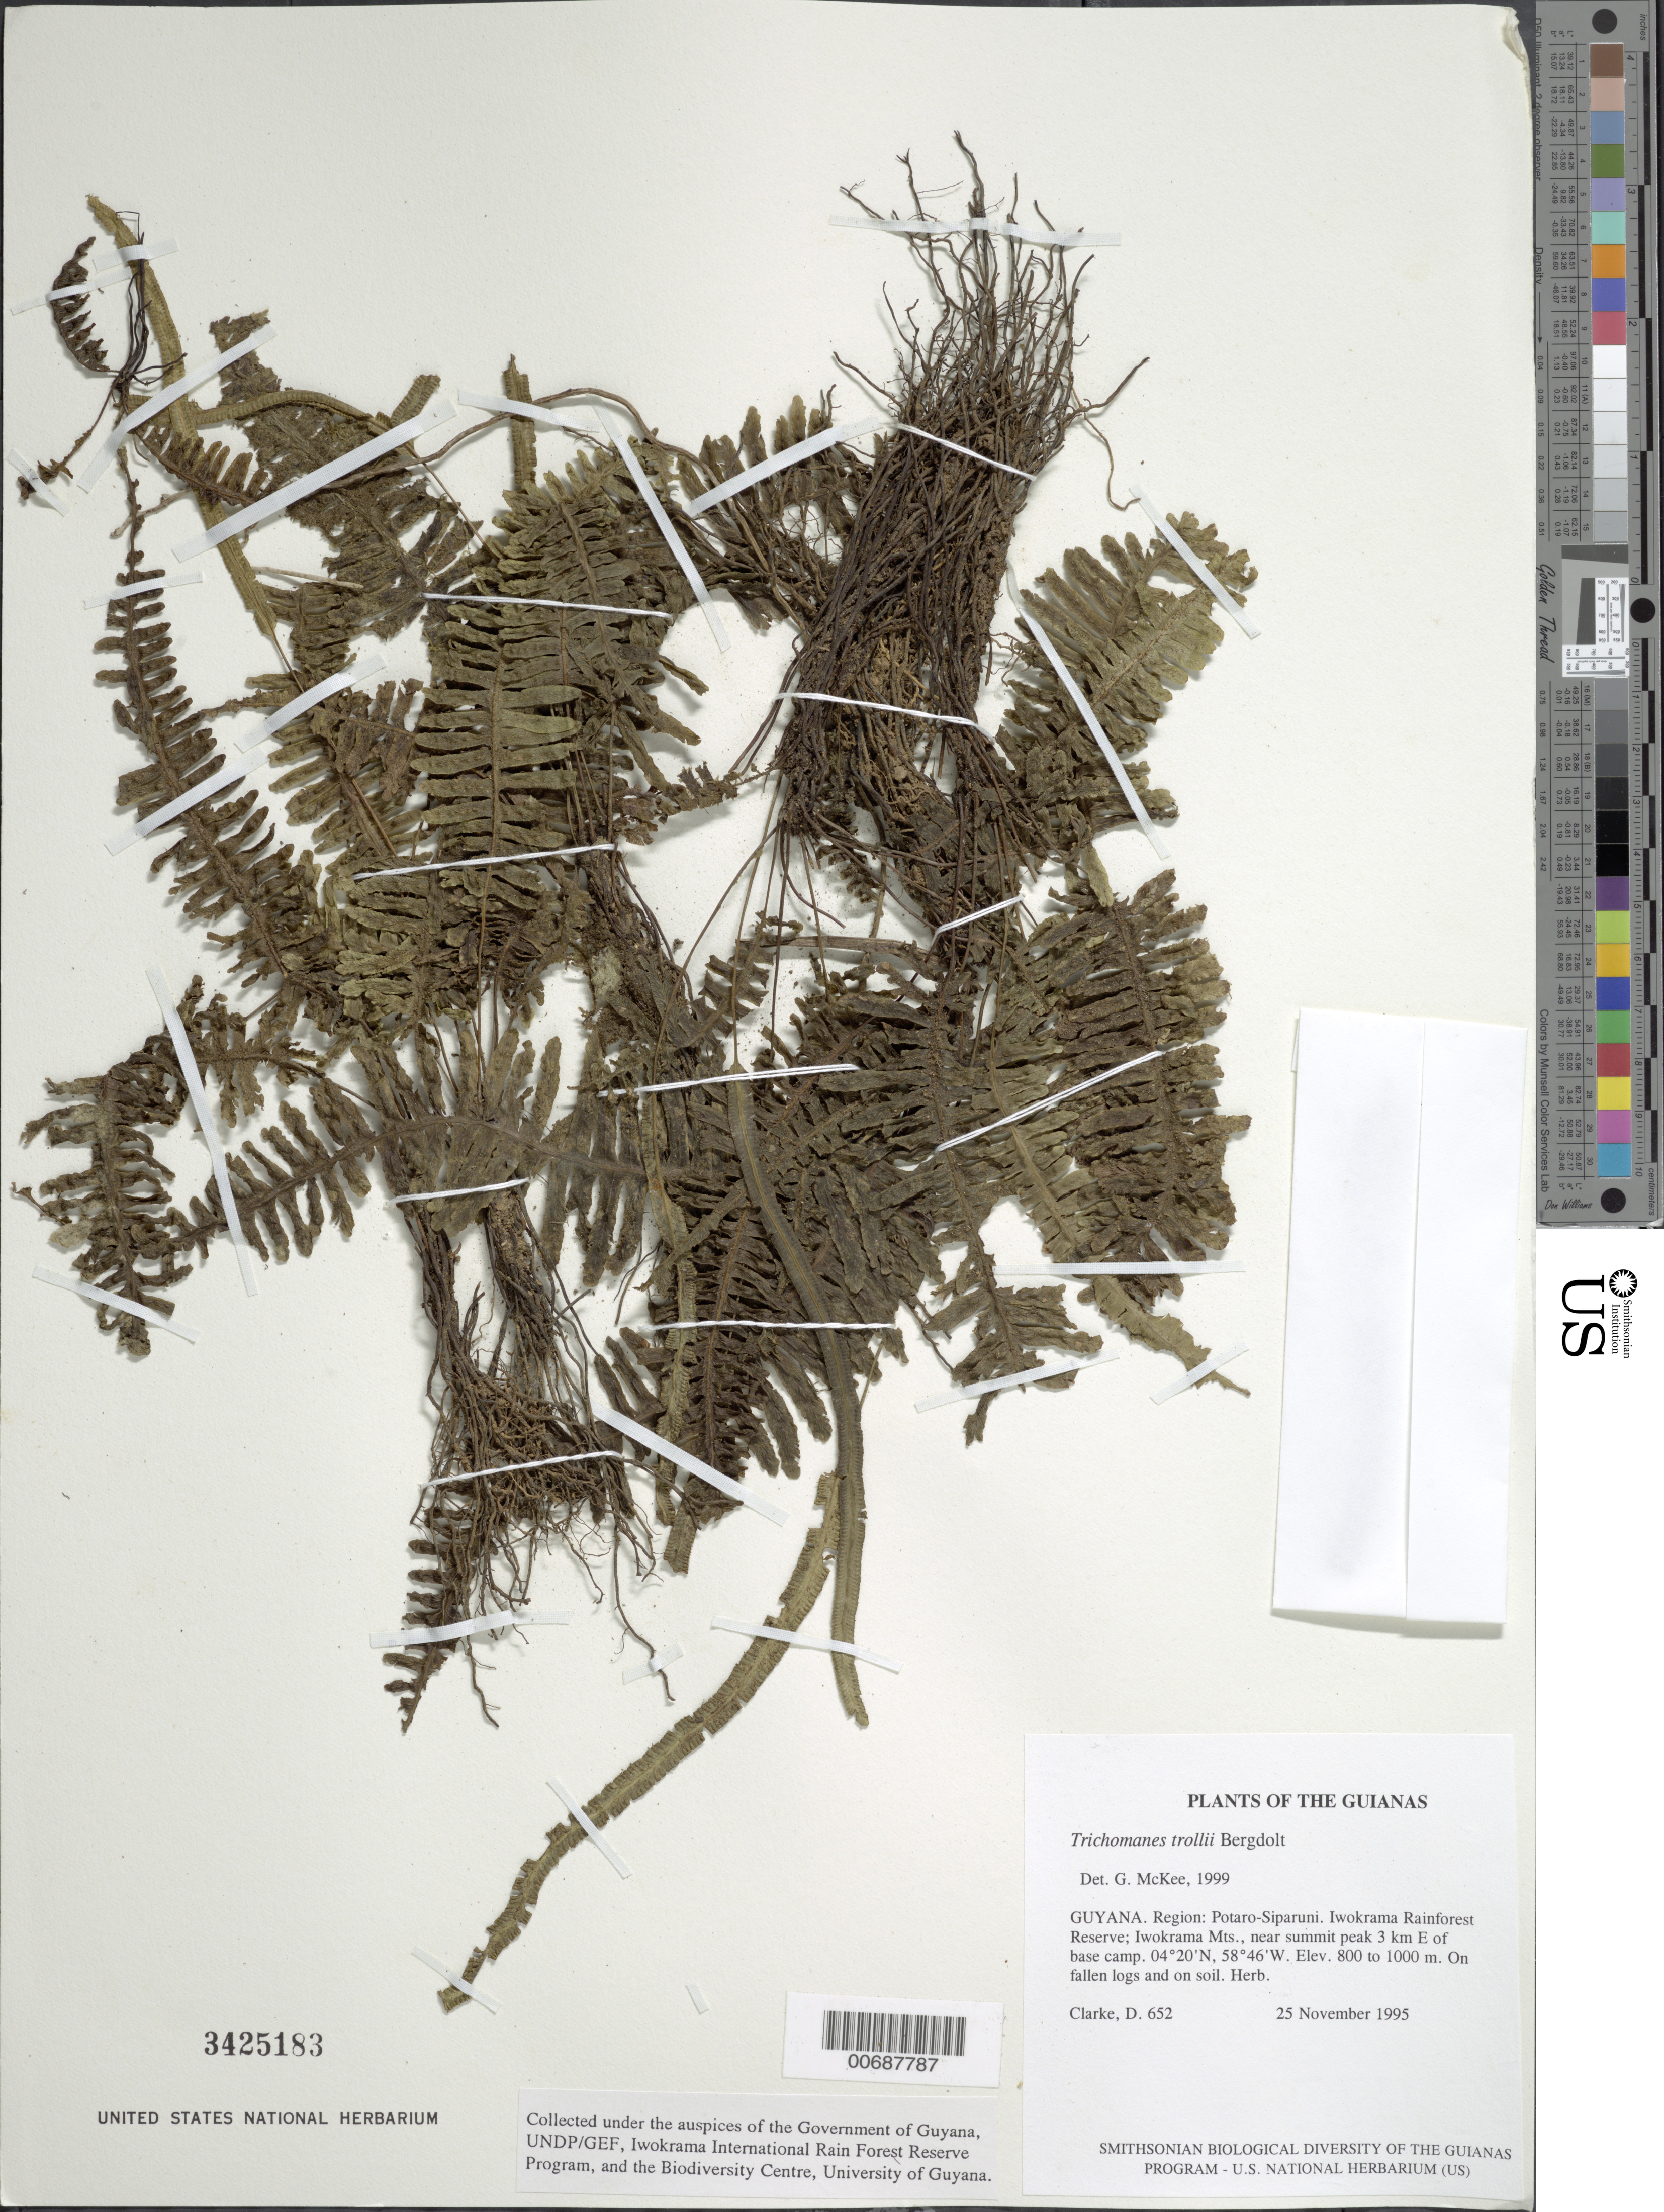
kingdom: Plantae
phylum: Tracheophyta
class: Polypodiopsida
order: Hymenophyllales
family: Hymenophyllaceae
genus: Trichomanes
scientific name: Trichomanes trollii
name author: Bergdolt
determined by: McKee, G. S., (US), NMNH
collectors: H. D. Clarke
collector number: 652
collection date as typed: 25 November 1995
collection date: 1995-11-25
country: Guyana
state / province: Potaro-Siparuni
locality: Iwokrama Rainforest Reserve; Iwokrama Mts., near summit peak 3 km E of base camp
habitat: On fallen logs and on soil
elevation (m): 800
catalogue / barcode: US 3425183